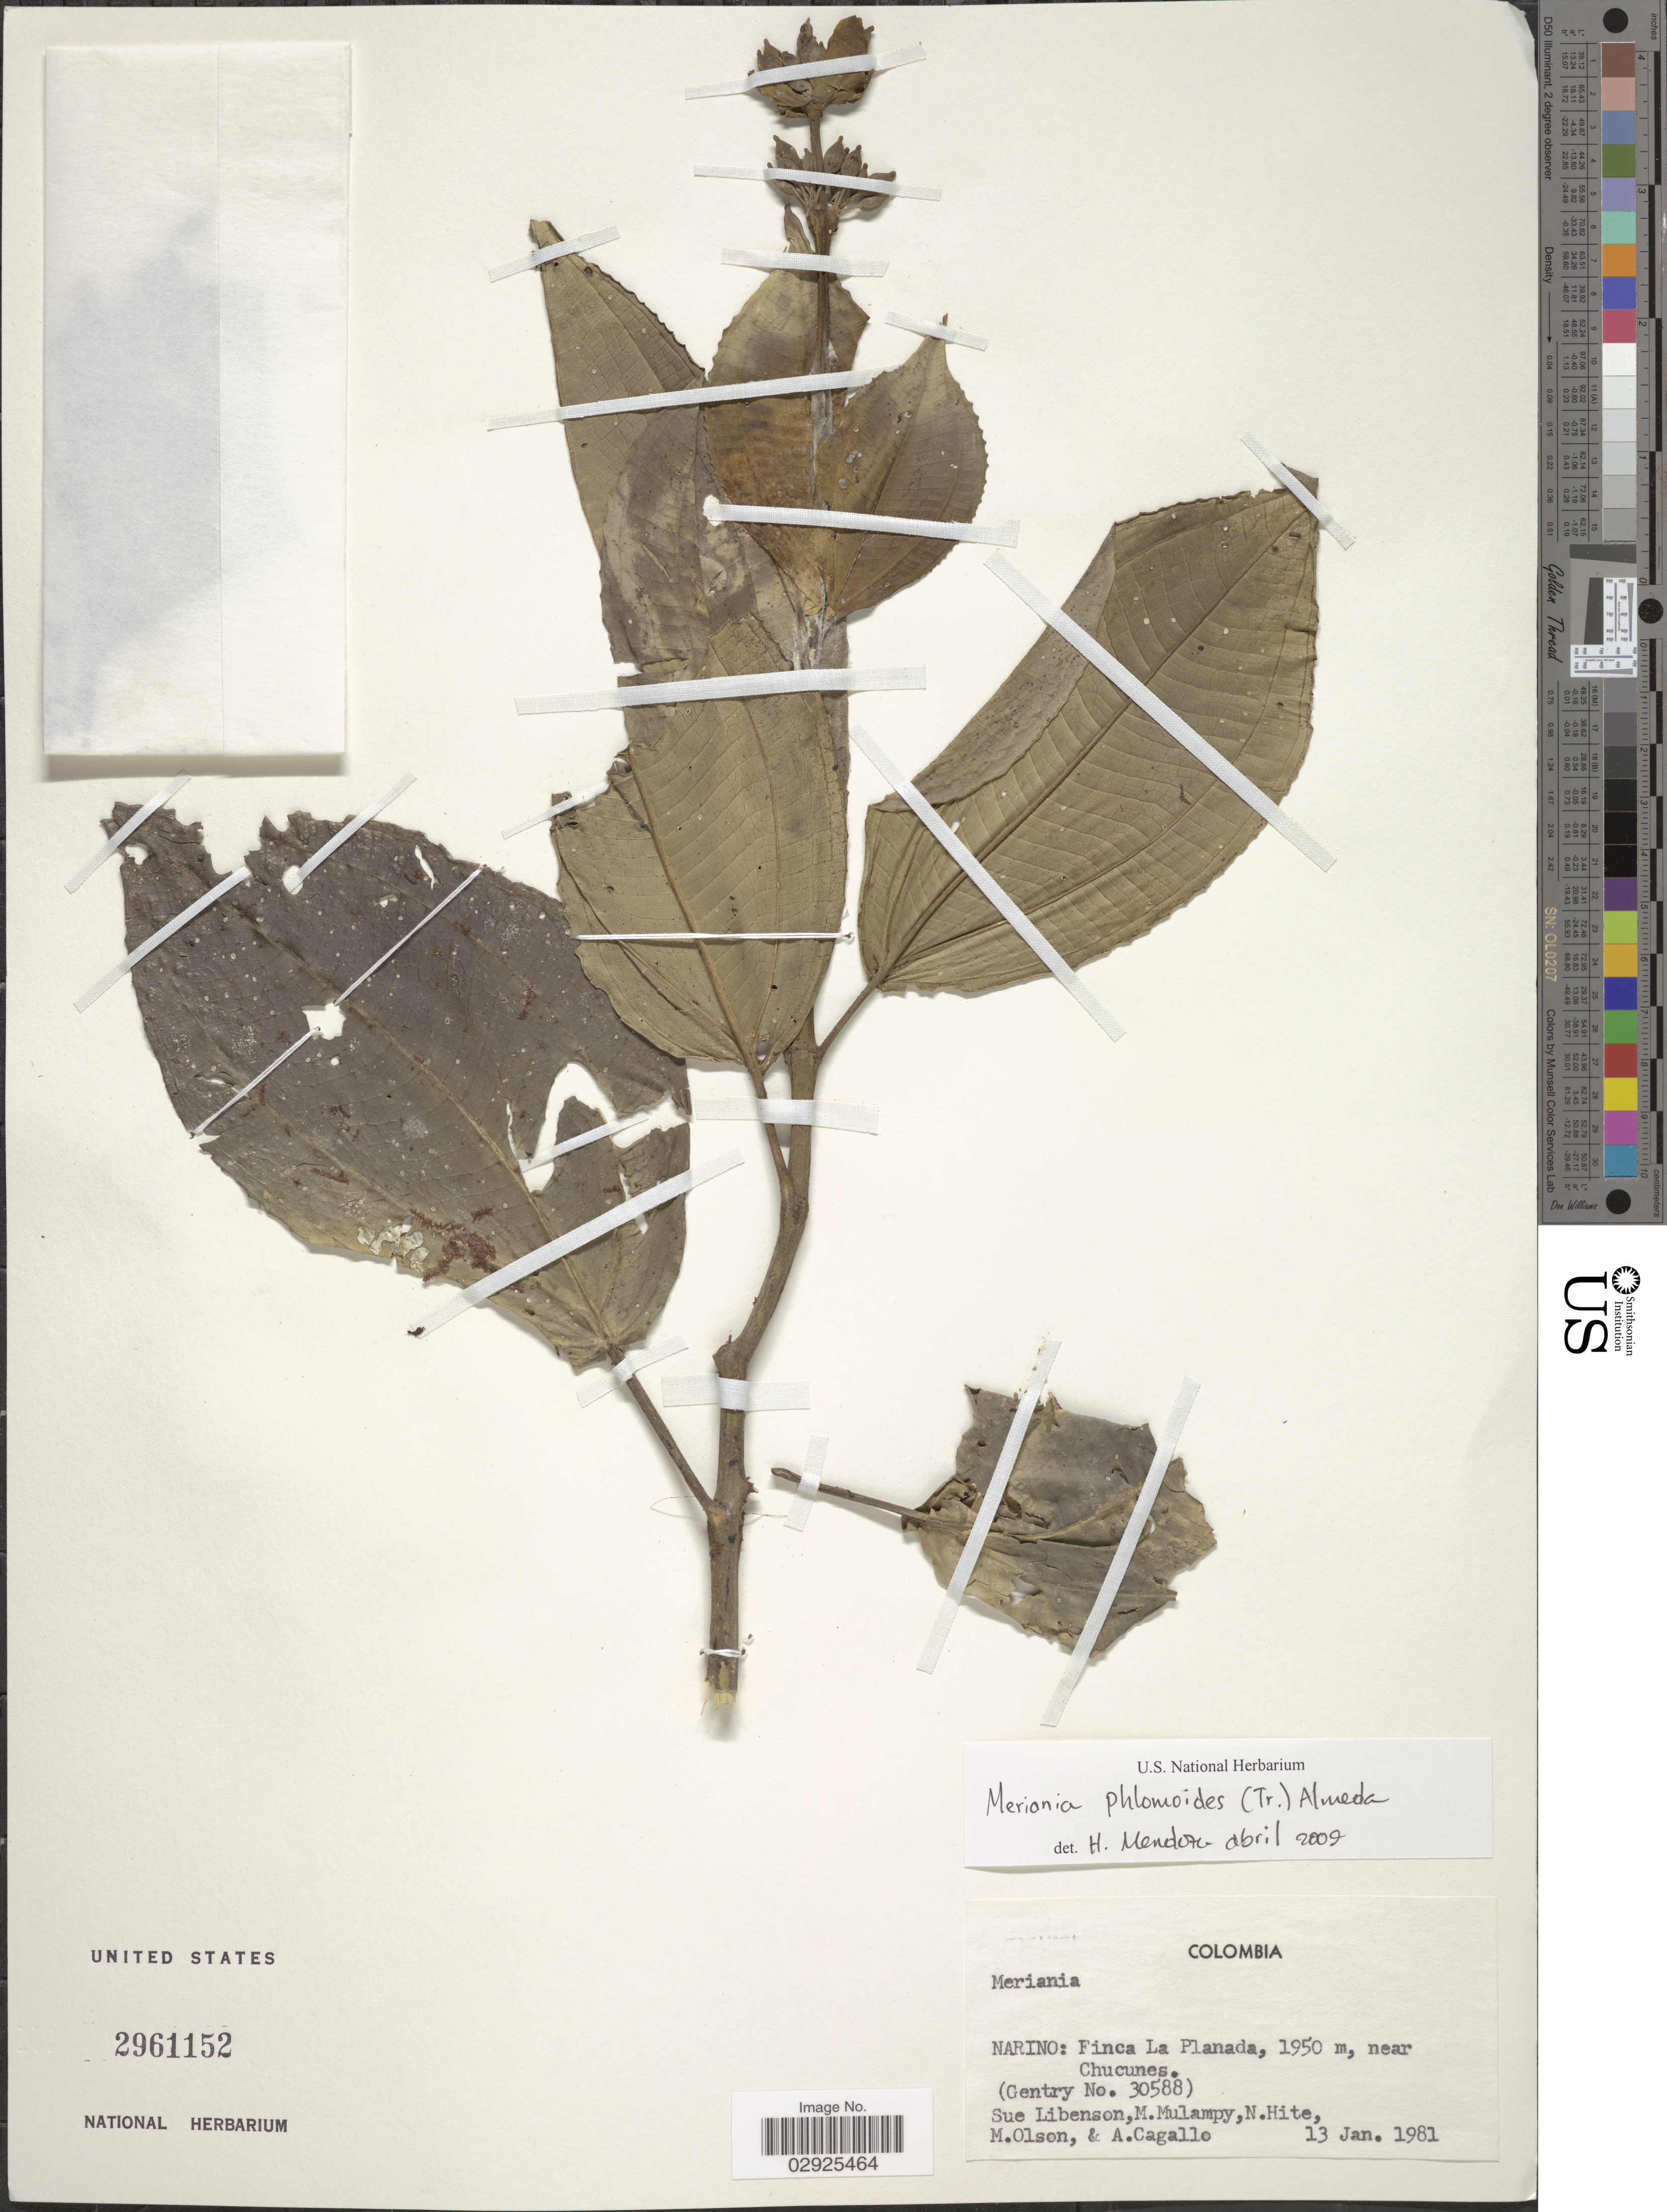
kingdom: Plantae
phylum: Tracheophyta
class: Magnoliopsida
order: Myrtales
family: Melastomataceae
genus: Meriania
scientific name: Meriania phlomoides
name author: (Triana) Almeda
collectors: S. Libenson, M. Mulampy, N. Hite, M. Olson & A. Cagallo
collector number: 30588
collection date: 1981-01-13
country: Colombia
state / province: Nariño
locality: Narino: Finca La Planada, near Chucunes.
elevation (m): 1950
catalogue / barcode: US 2961152